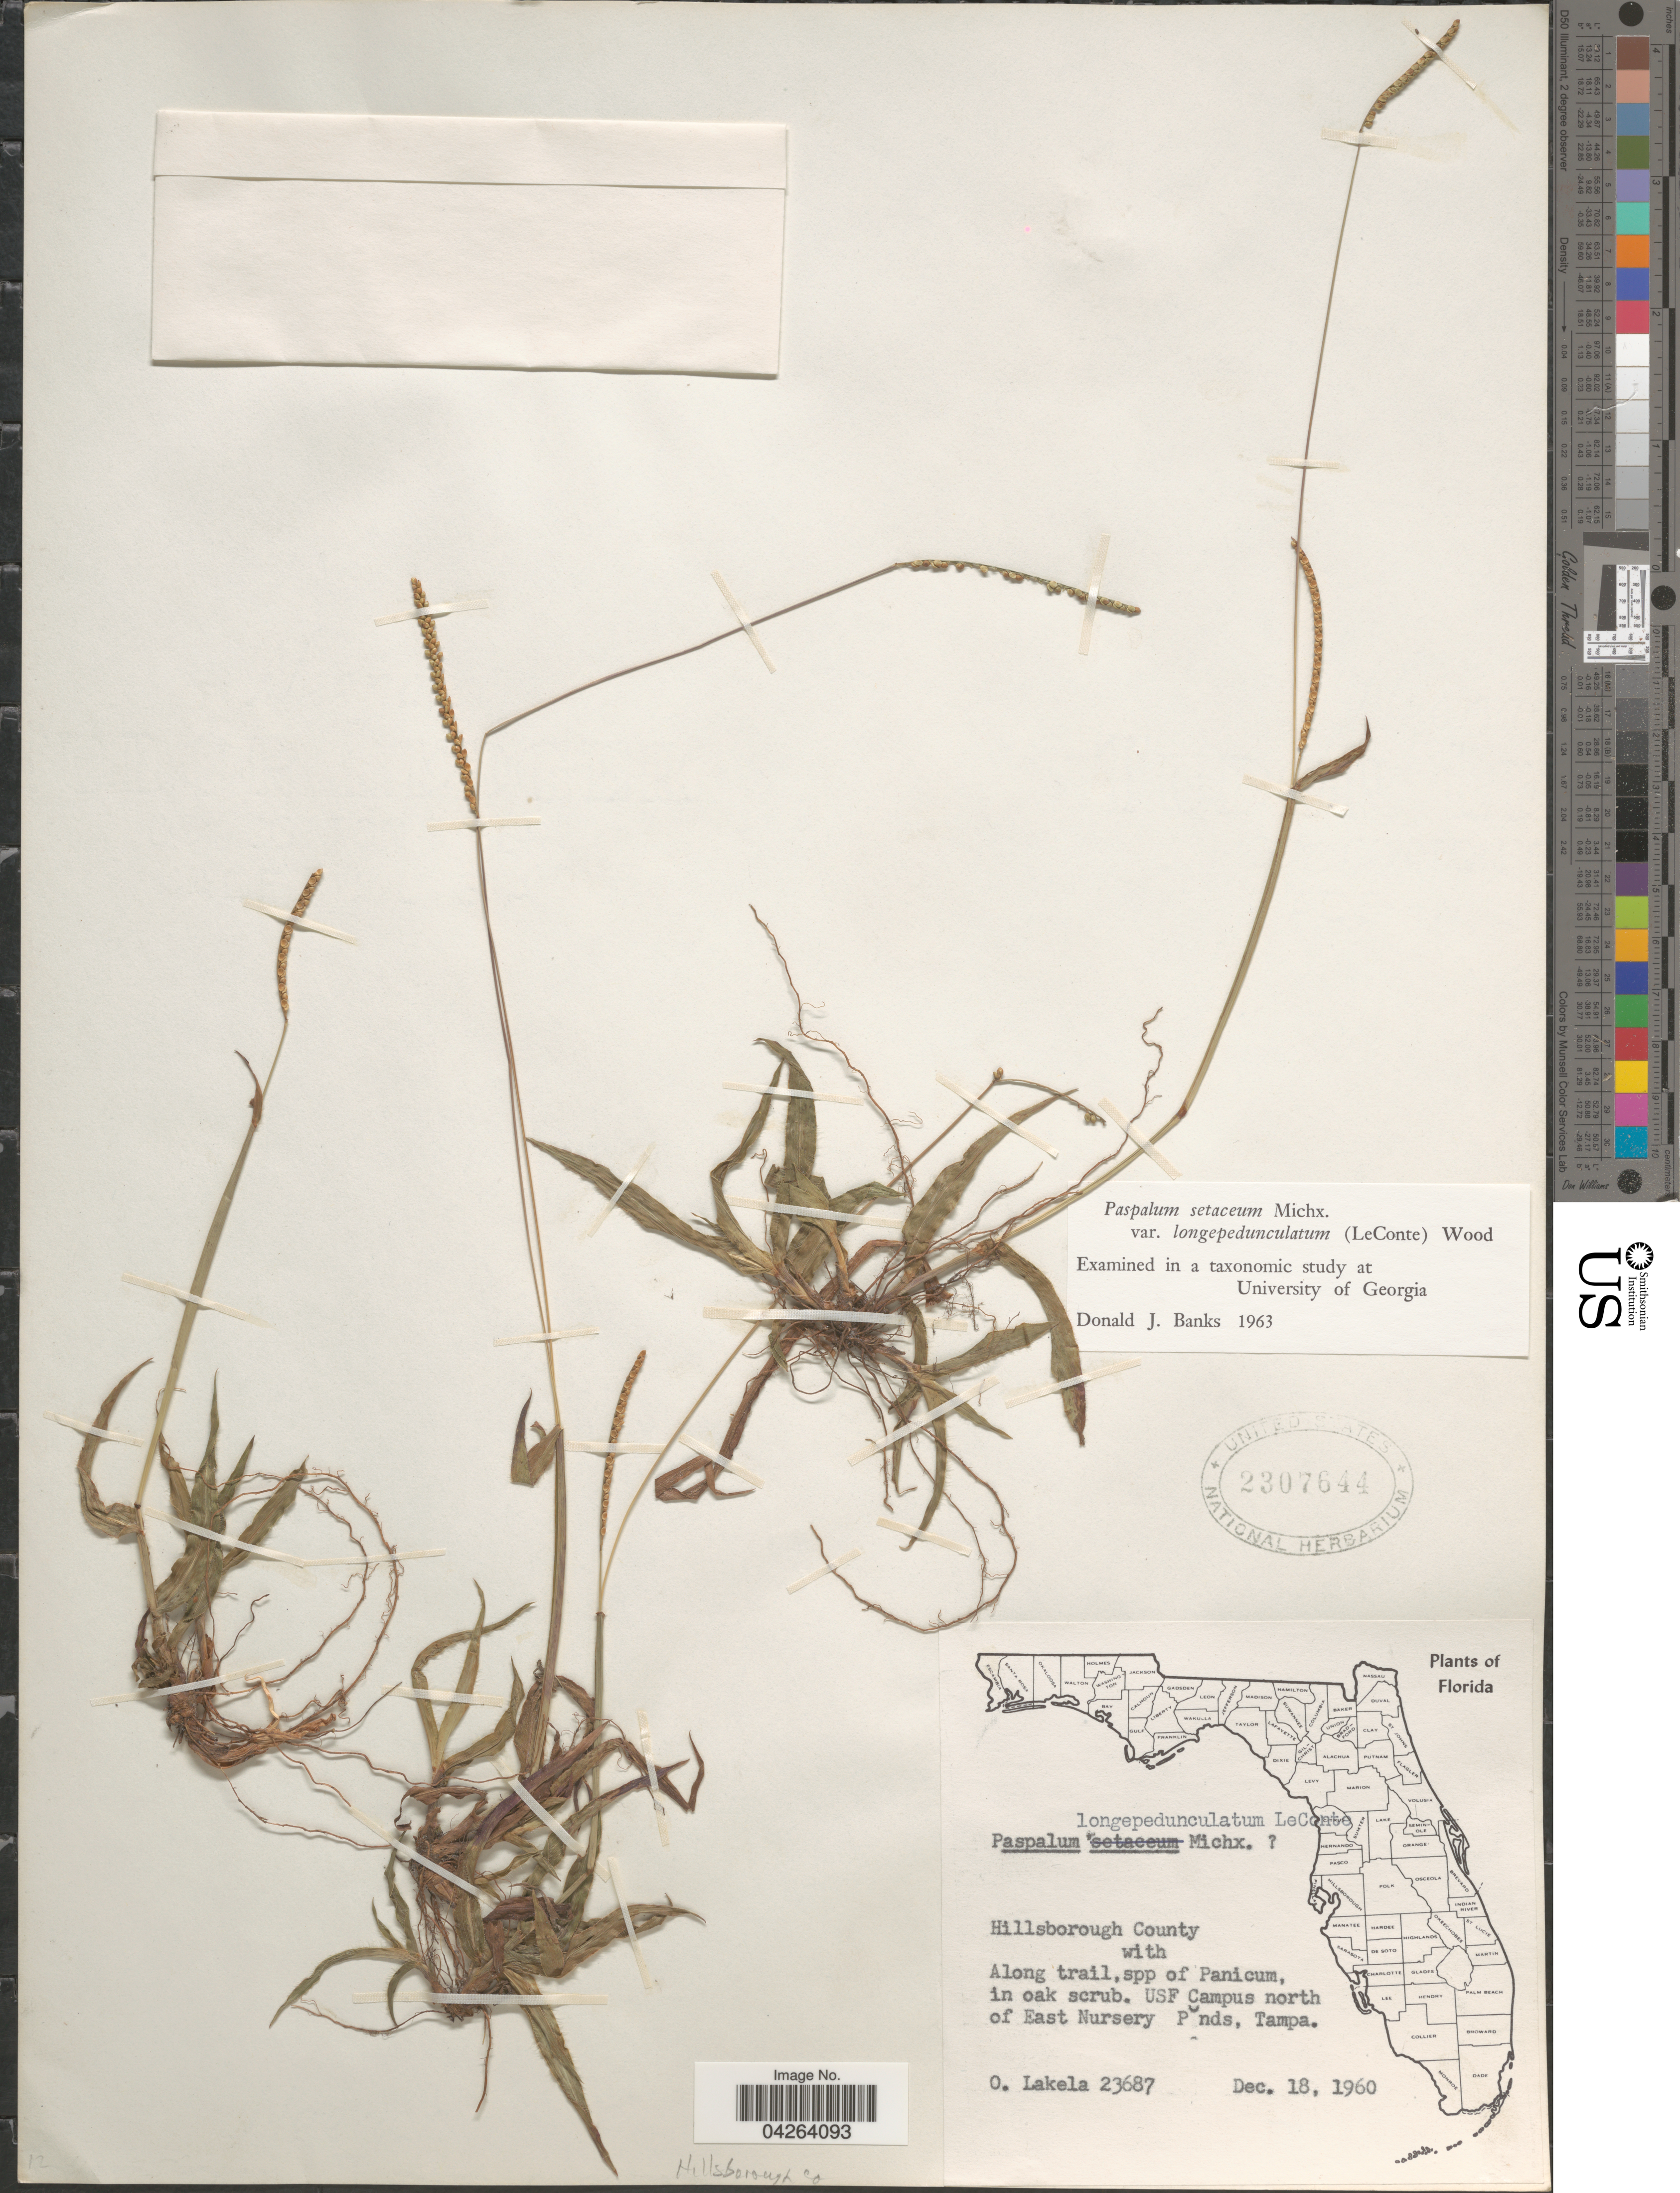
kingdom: Plantae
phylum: Tracheophyta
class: Liliopsida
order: Poales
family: Poaceae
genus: Paspalum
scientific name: Paspalum setaceum var. longipedunculatum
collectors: O. Lakela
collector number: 23687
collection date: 1960-12-18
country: United States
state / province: Florida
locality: Hillsborough County. Along trail, spp of Panicum, in oak scrub. USF Campus north of East Nursery. Ponds, Tampa.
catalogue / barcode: US 2307644